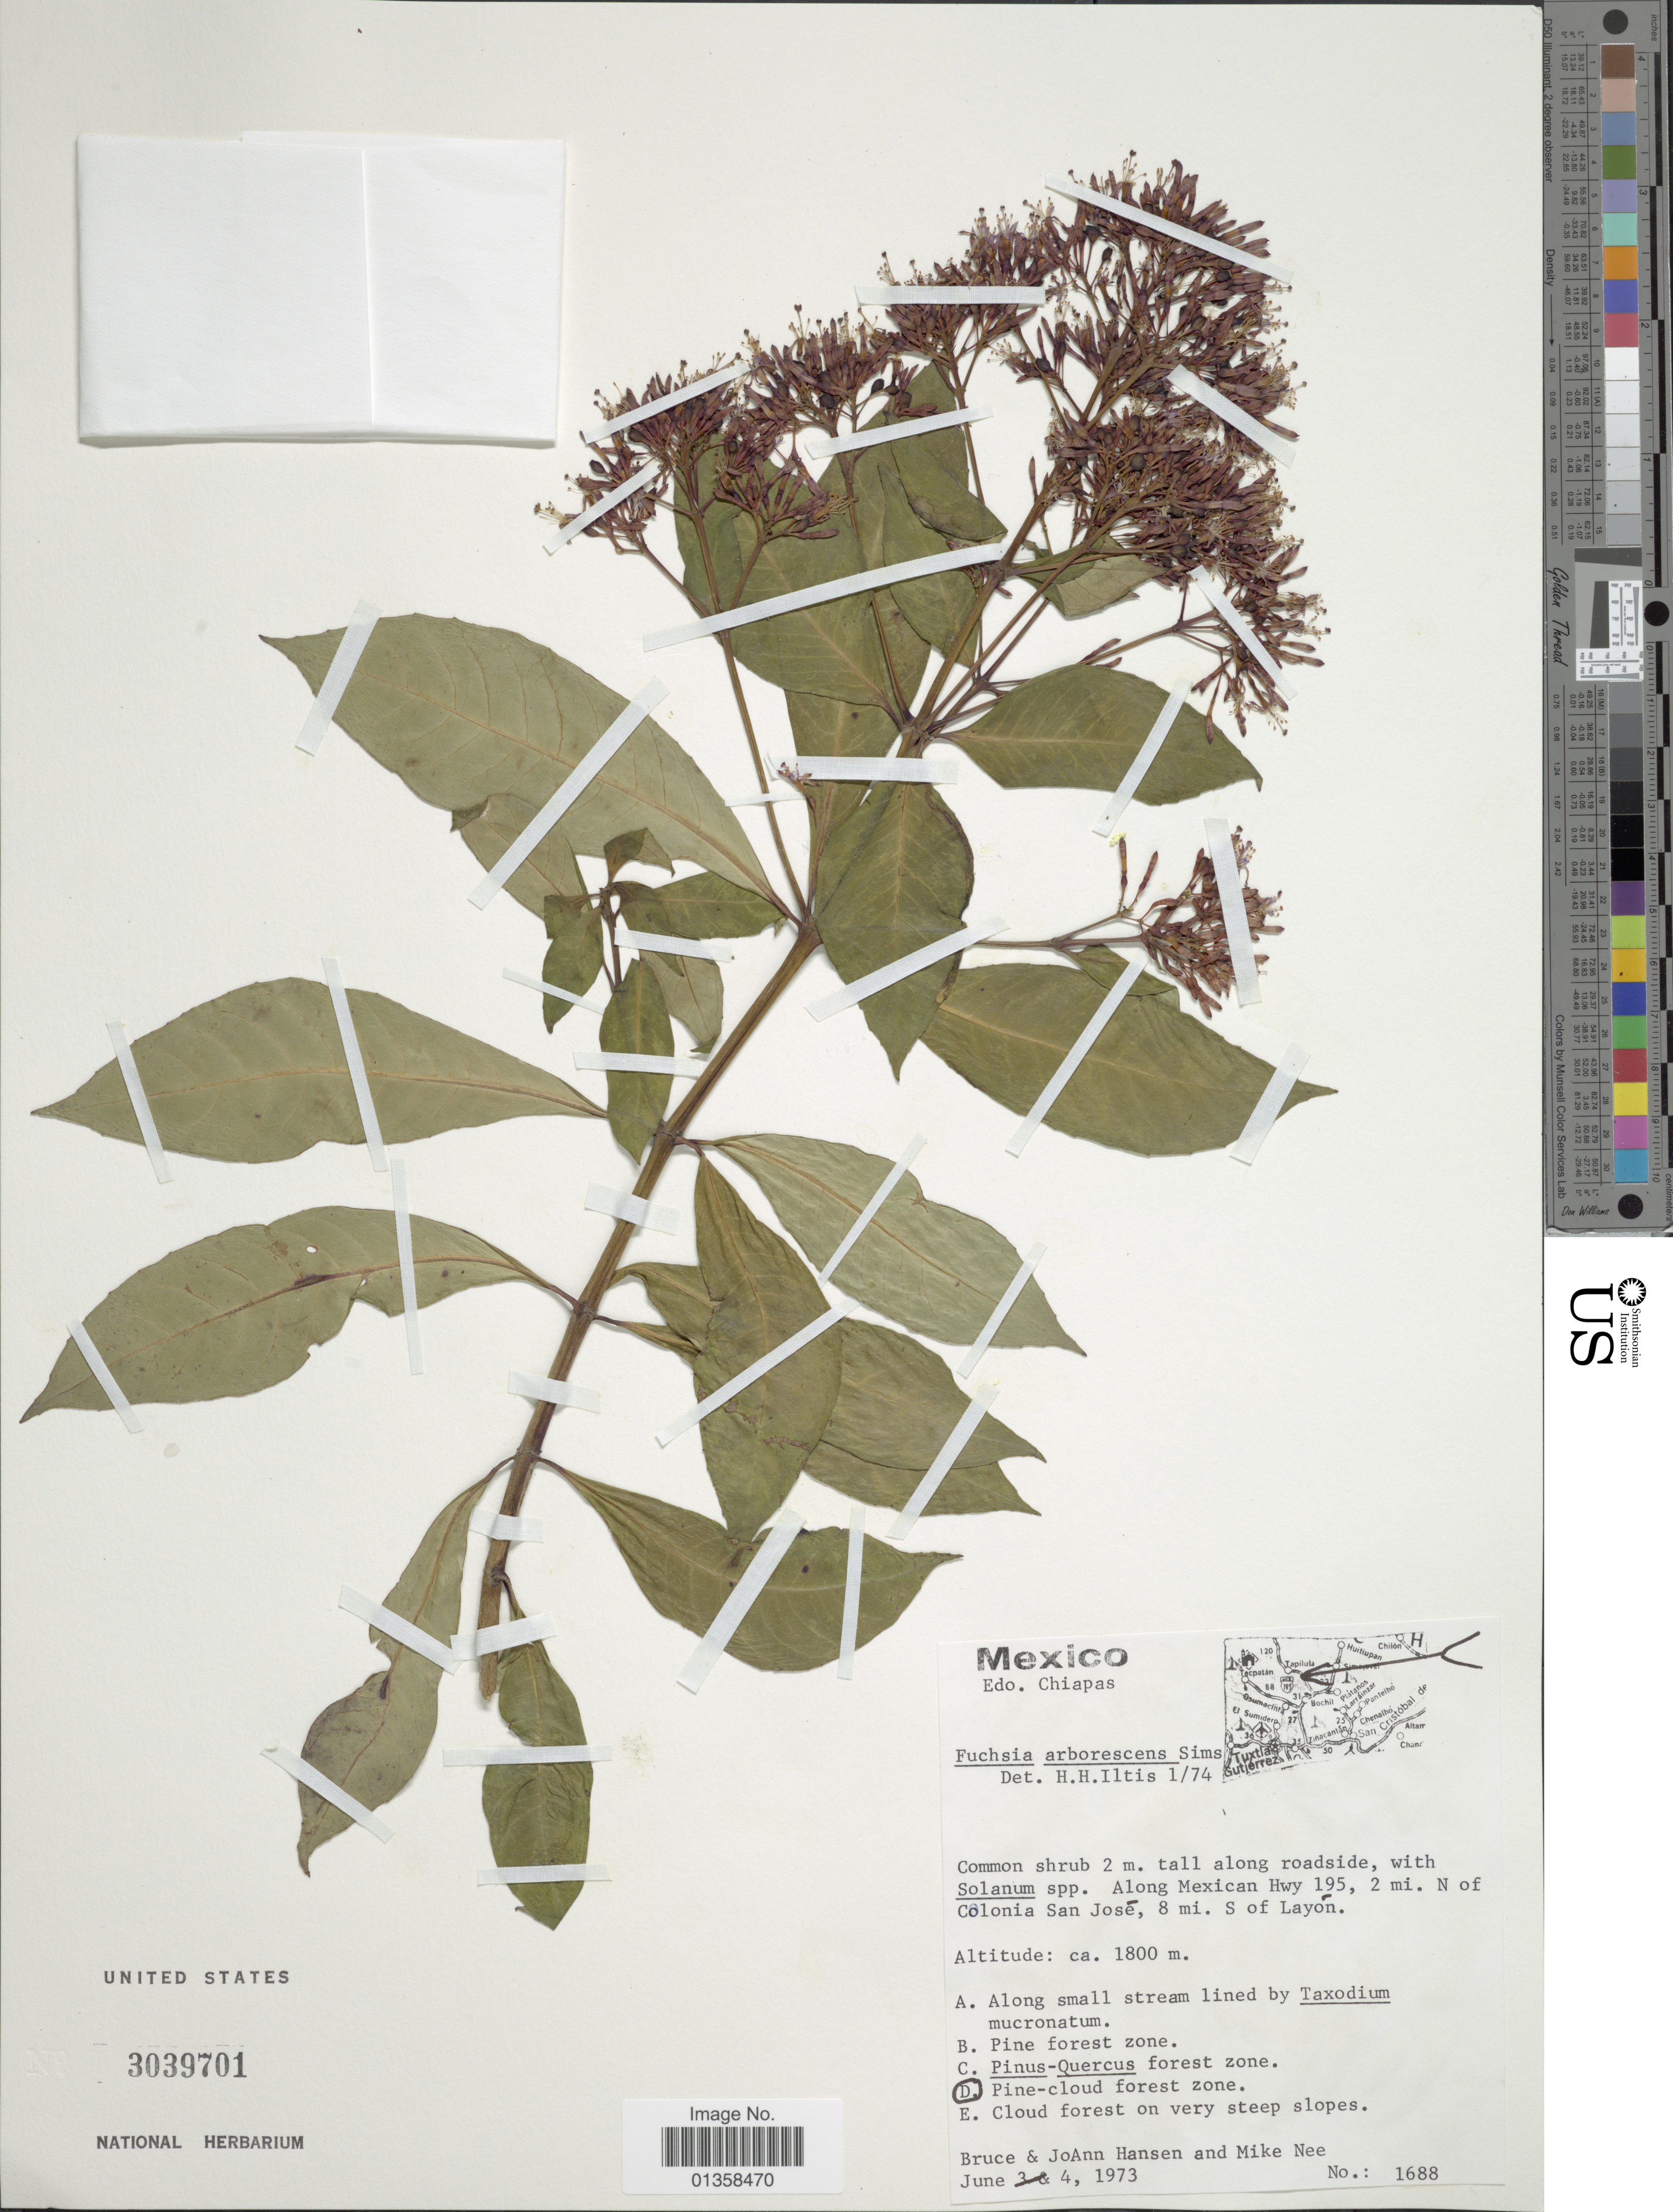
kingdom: Plantae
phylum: Tracheophyta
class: Magnoliopsida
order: Myrtales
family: Onagraceae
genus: Fuchsia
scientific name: Fuchsia arborescens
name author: Sims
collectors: B. Hansen, J. Hansen & M. Nee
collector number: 1688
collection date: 1973-06-04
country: Mexico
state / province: Chiapas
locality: Along Mexican Hwy 195, 2 mi. N of Colonia San José, 8 mi. S of Layón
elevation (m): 1800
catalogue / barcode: US 3039701